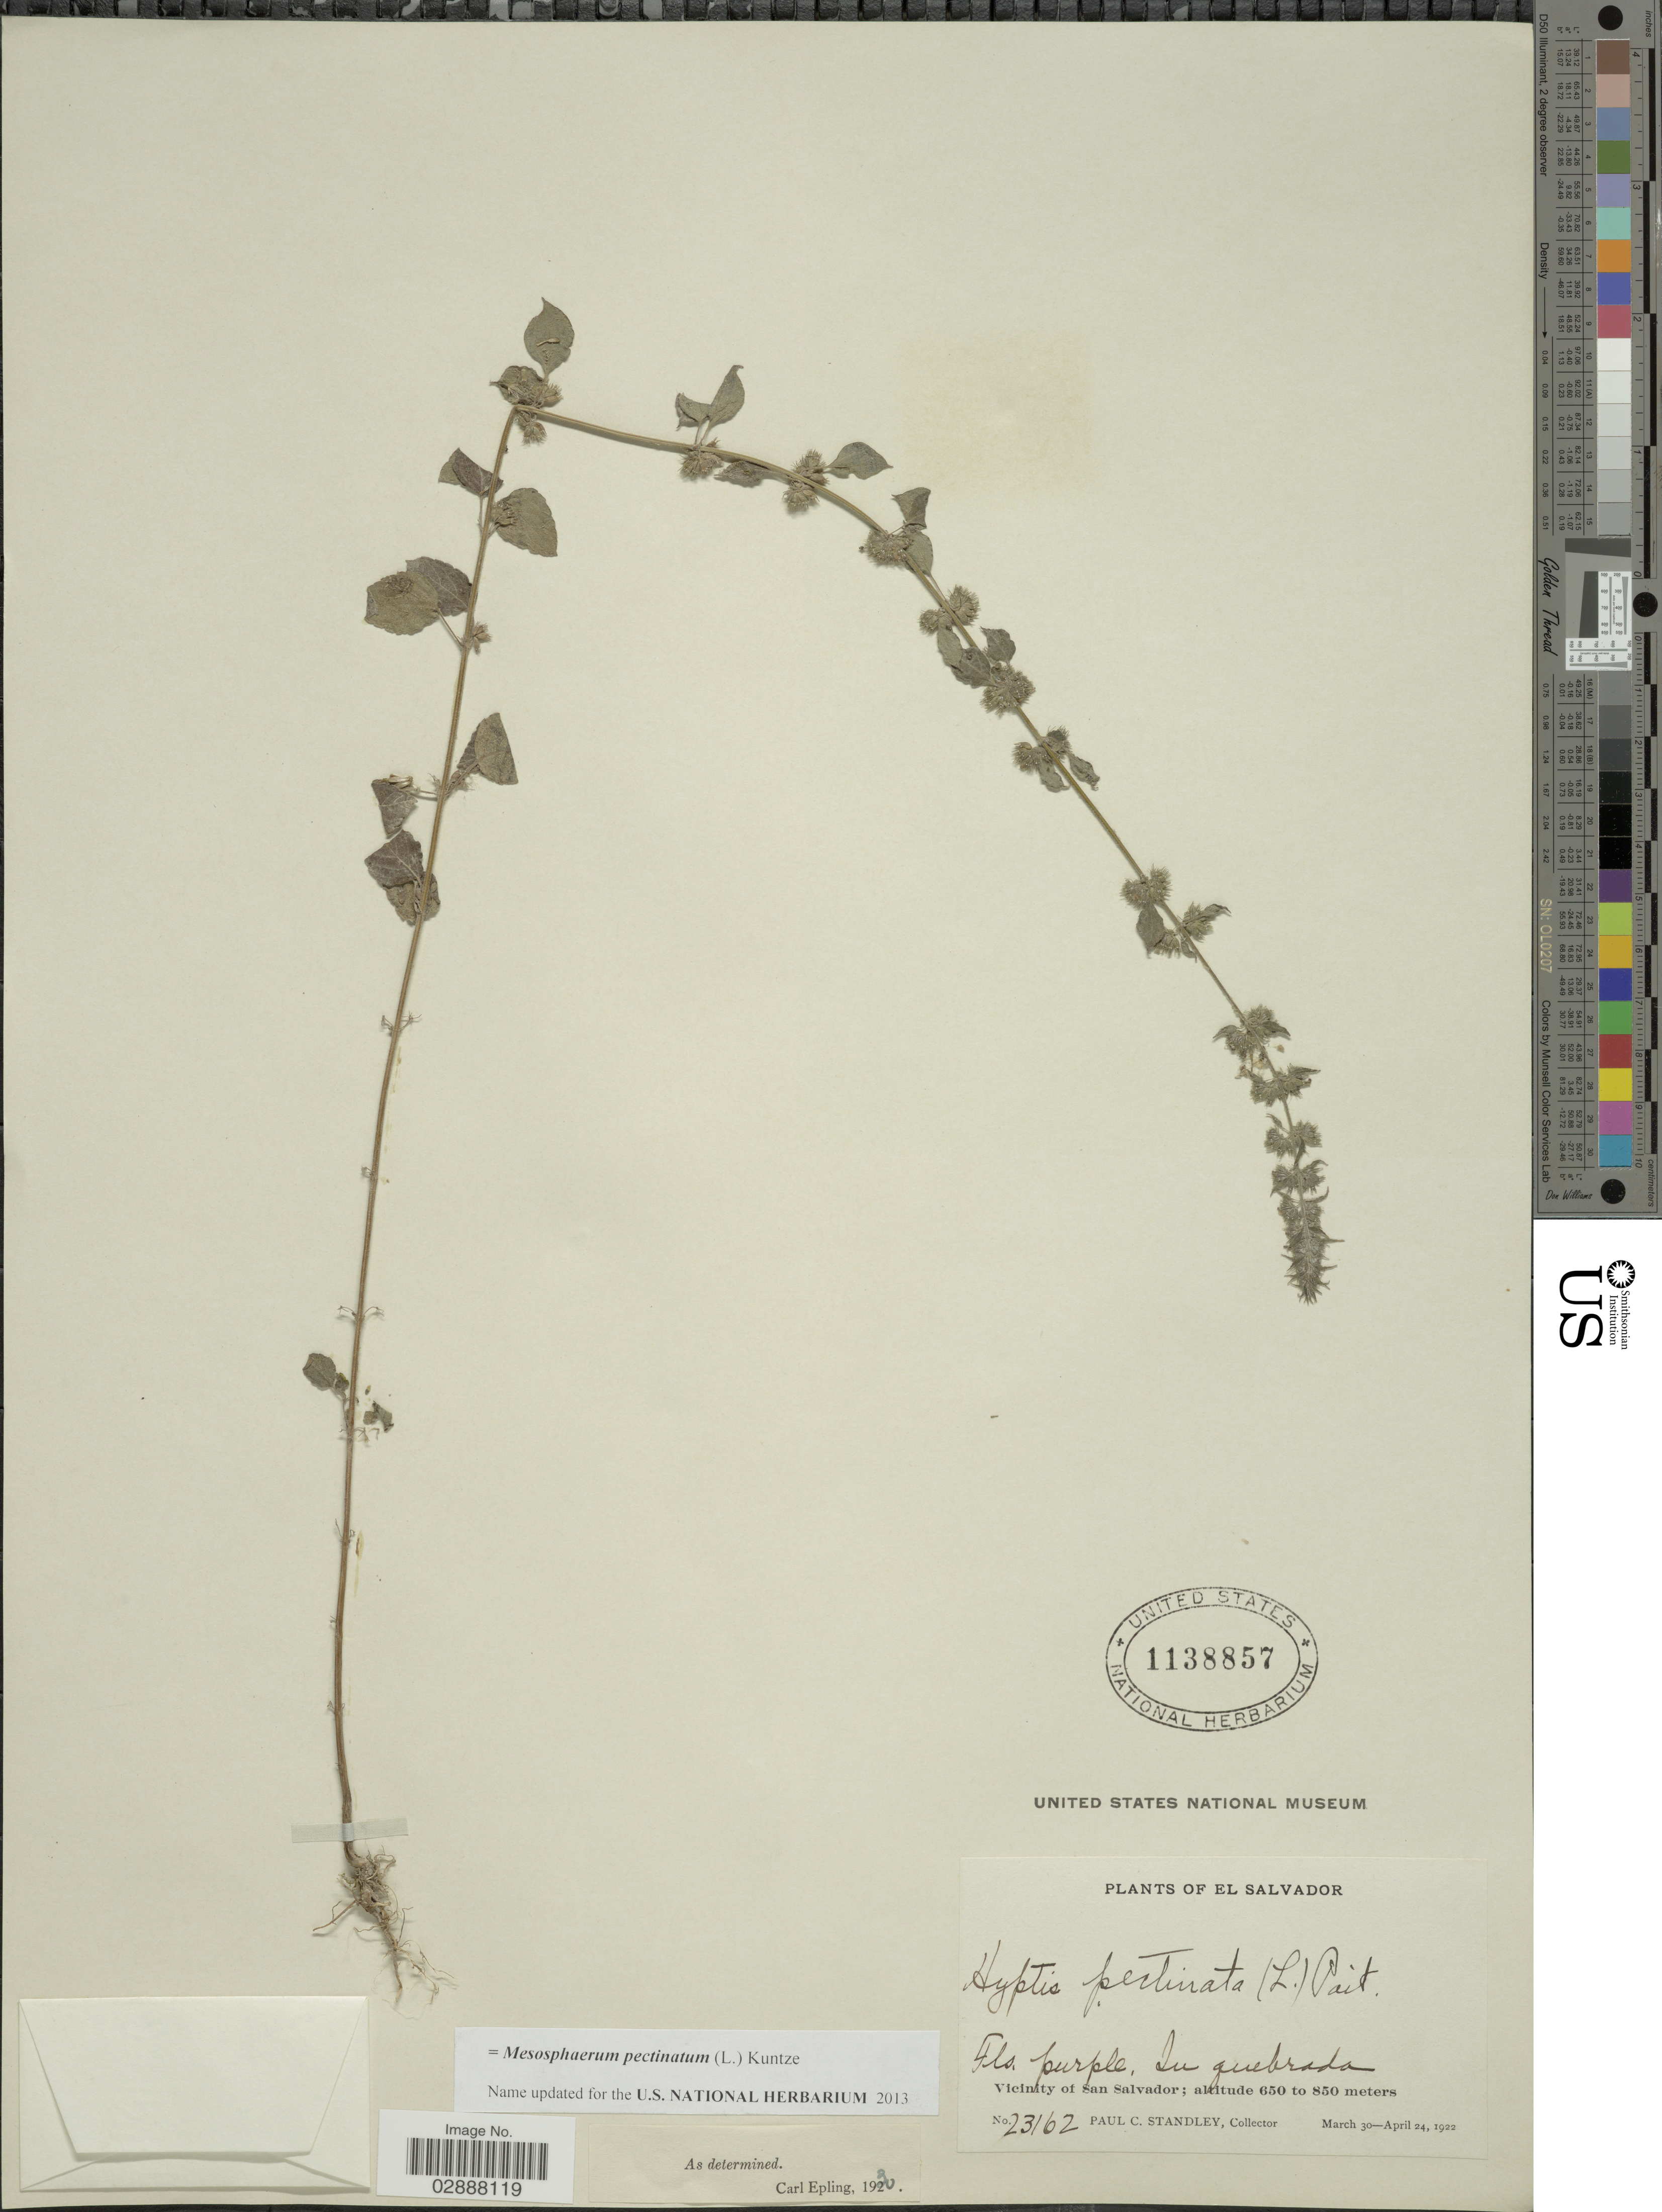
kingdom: Plantae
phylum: Tracheophyta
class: Magnoliopsida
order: Lamiales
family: Lamiaceae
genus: Mesosphaerum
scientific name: Mesosphaerum pectinatum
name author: (L.) Kuntze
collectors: P. C. Standley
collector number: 23162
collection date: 1922-03-30/1922-04-24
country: El Salvador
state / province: San Salvador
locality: Vicinity of San Salvador.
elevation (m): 650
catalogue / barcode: US 1138857